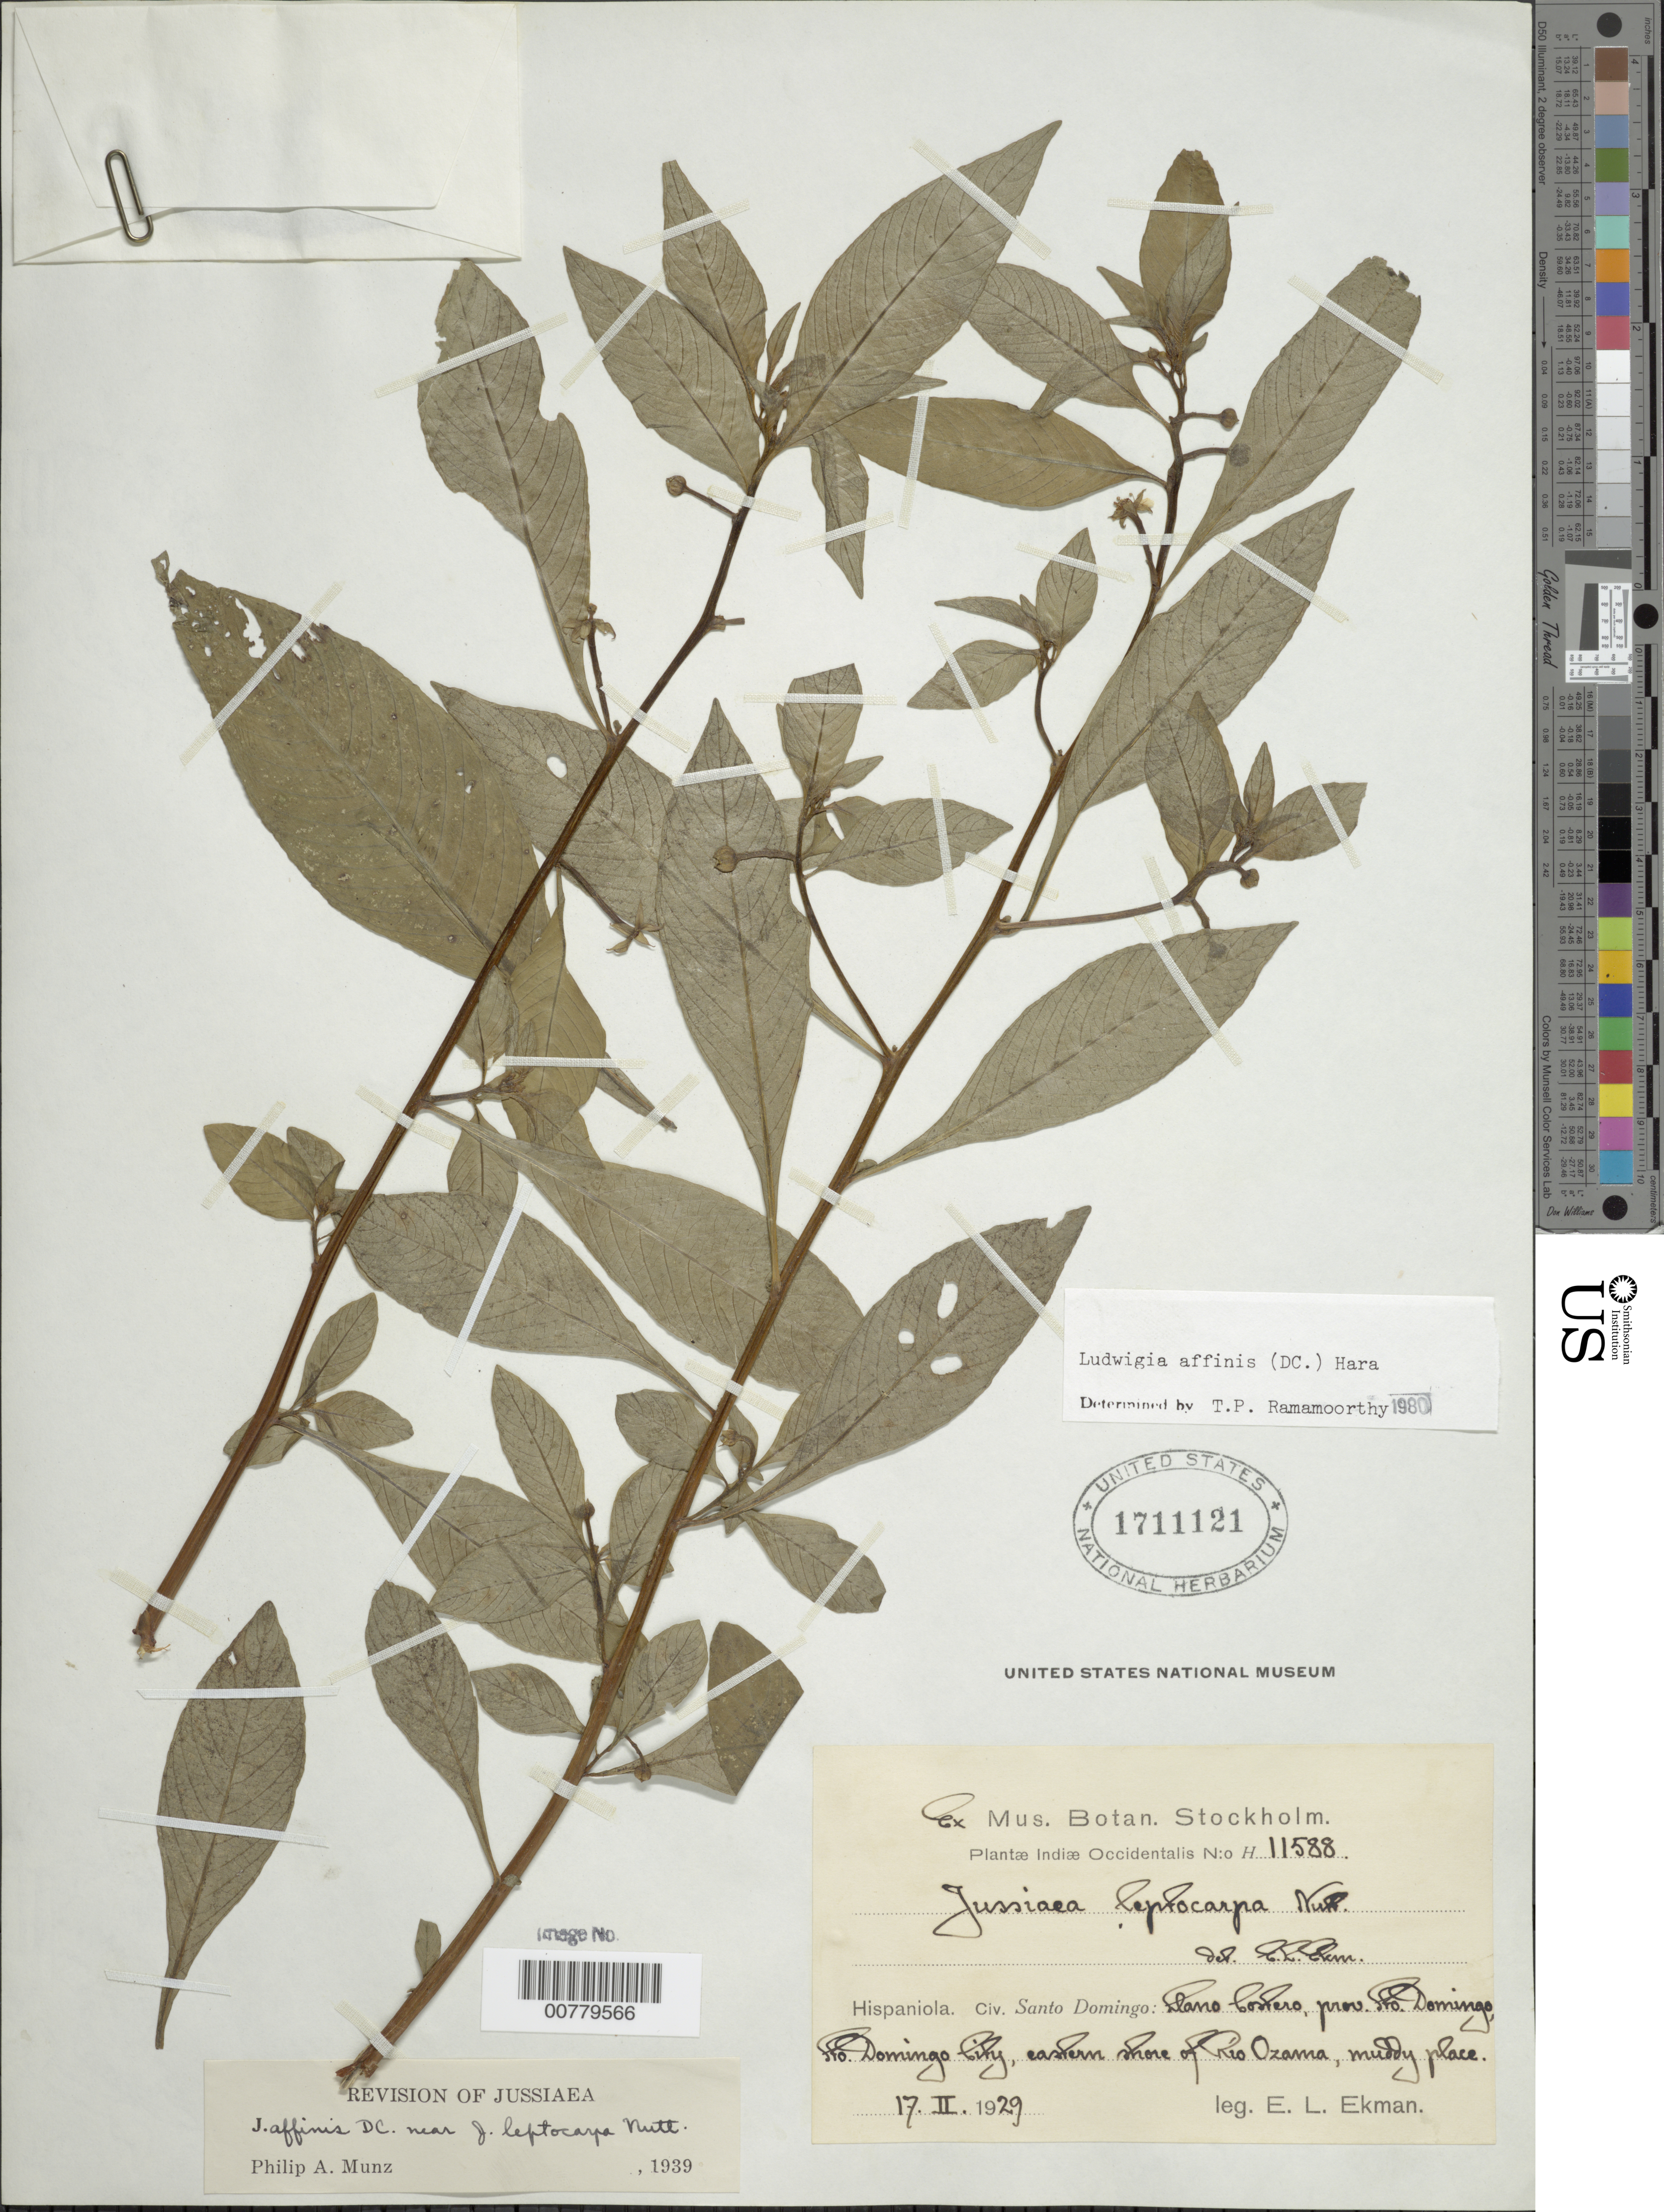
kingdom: Plantae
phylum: Tracheophyta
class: Magnoliopsida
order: Myrtales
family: Onagraceae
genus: Ludwigia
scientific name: Ludwigia affinis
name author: (DC.) H. Hara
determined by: Ramamoorthy, T. P.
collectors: E. L. Ekman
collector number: H 11588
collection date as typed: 17 Feb 1929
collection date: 1929-02-17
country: Dominican Republic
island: Hispaniola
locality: Province of Santo Domingo, Llano Costero, Santo Domingo City, eastern shore of Ozama River.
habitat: Muddy place.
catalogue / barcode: US 1711121